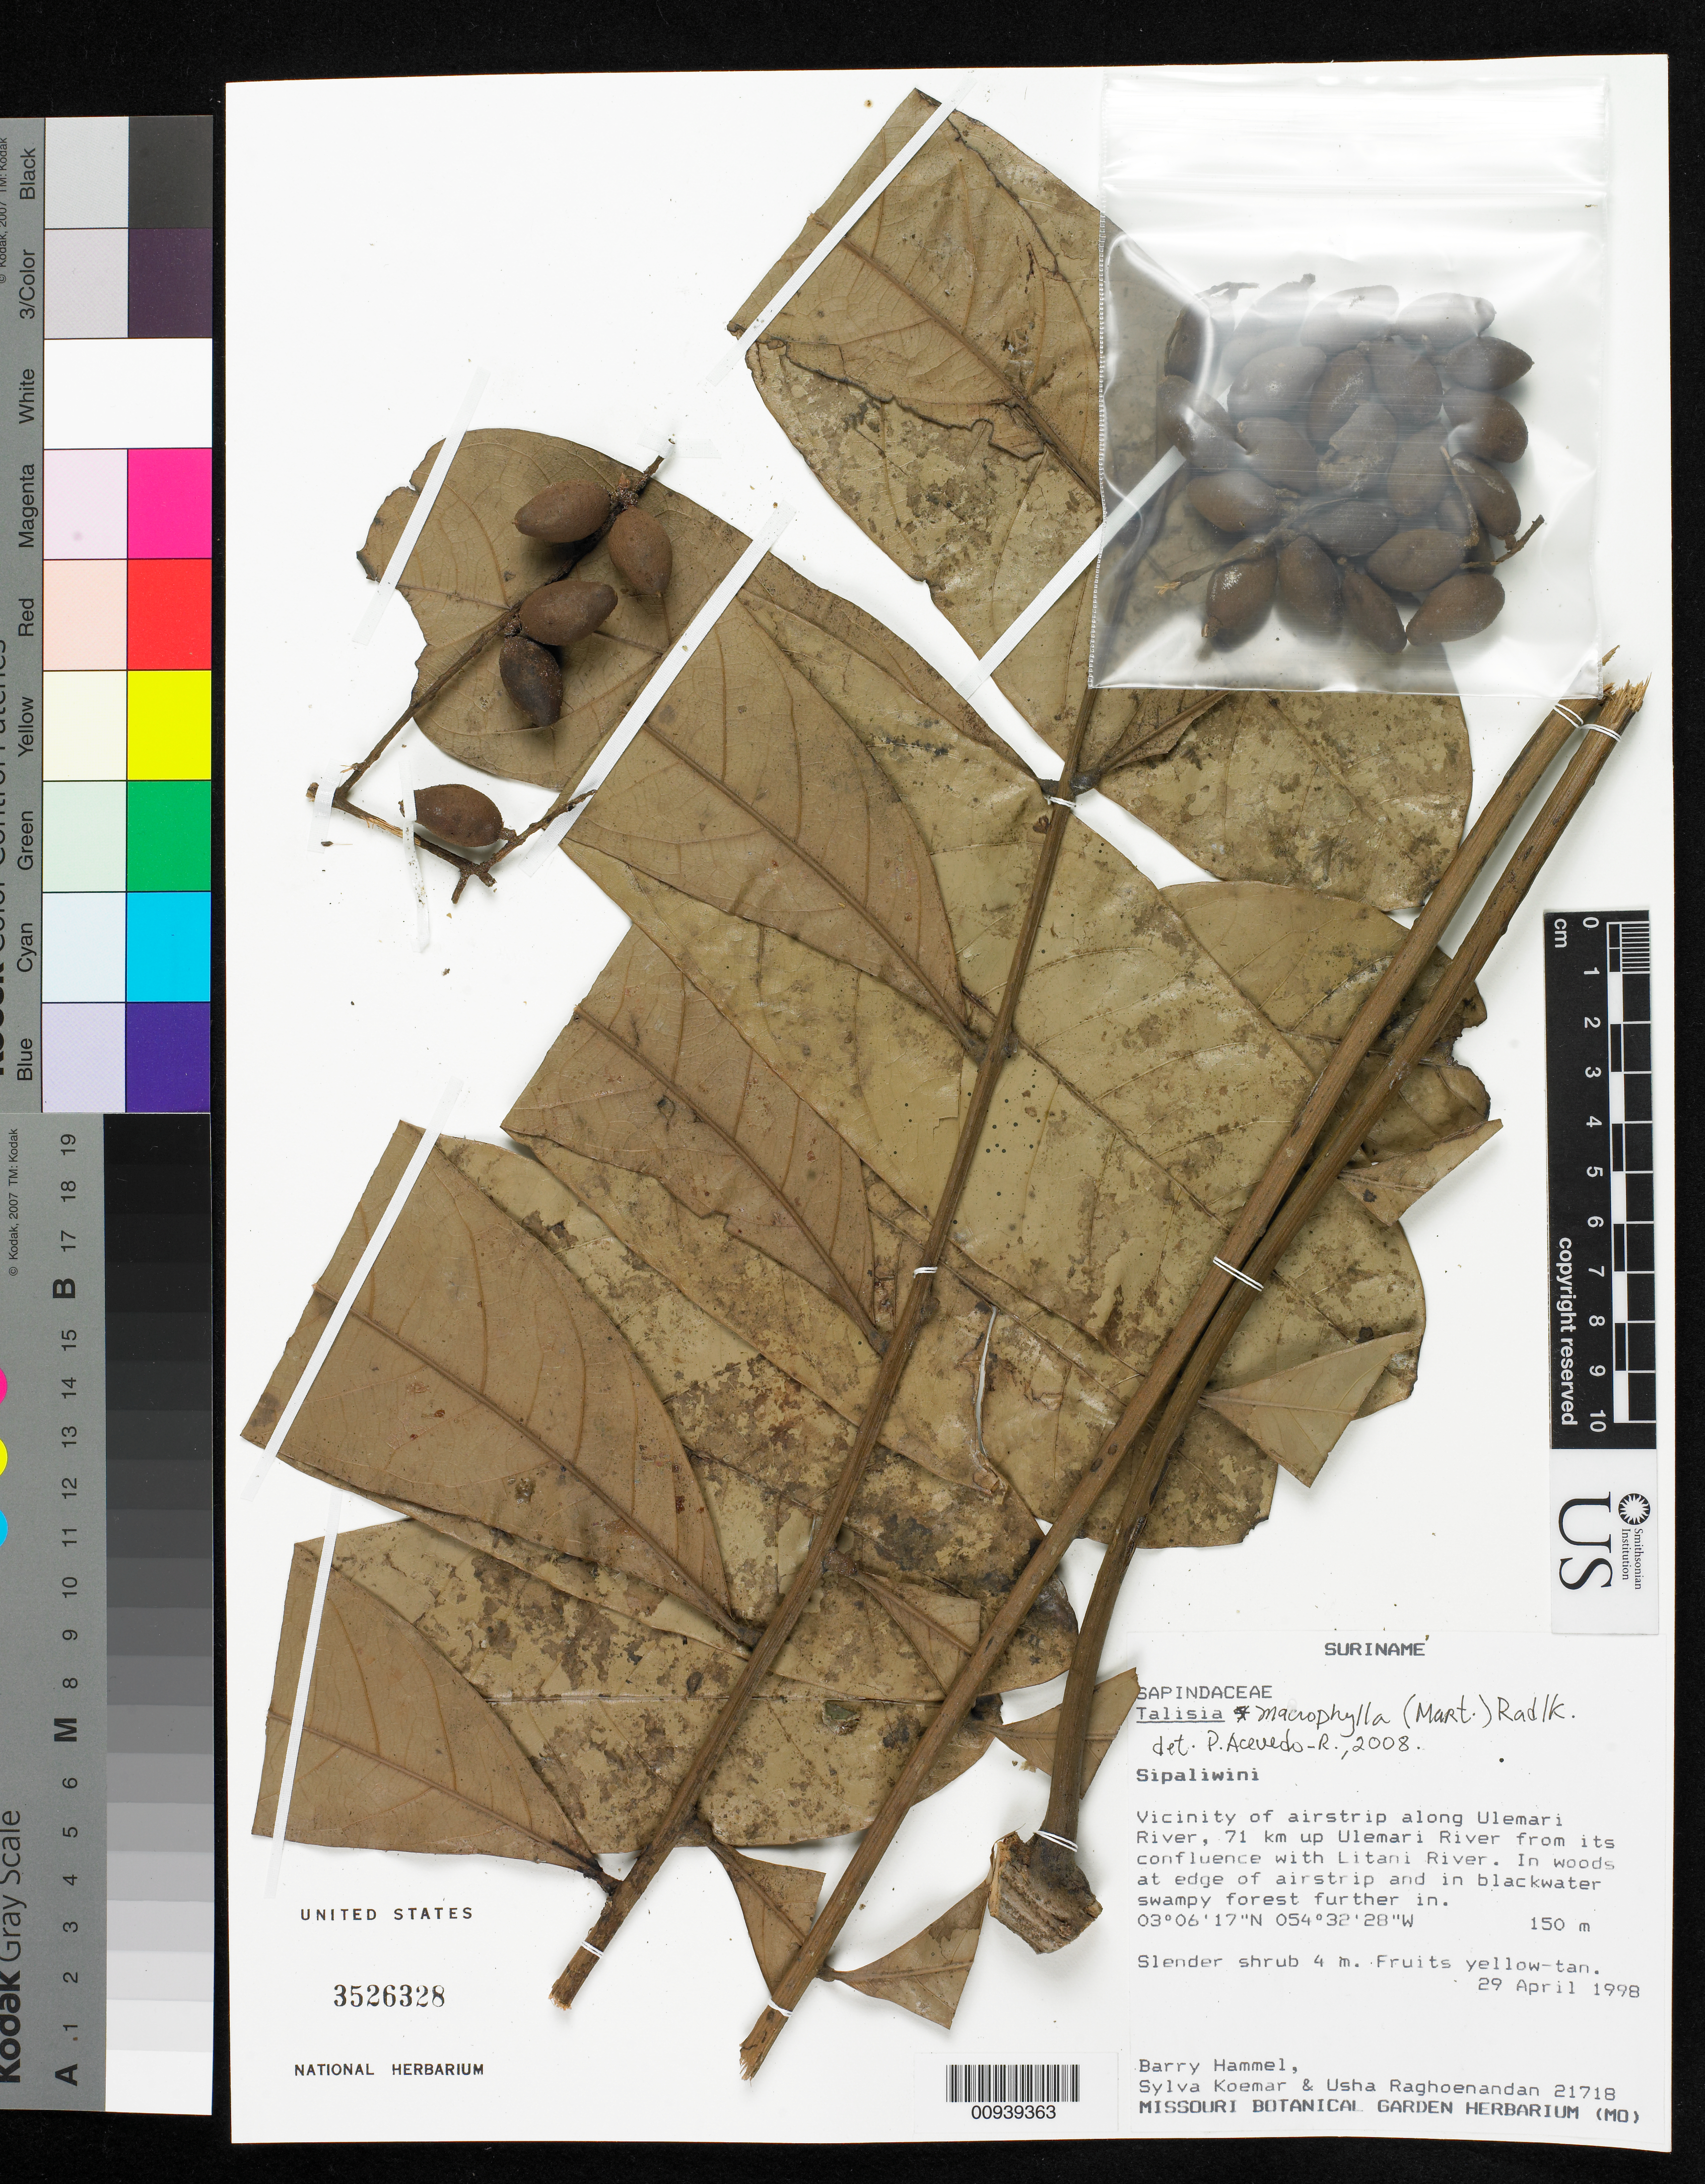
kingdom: Plantae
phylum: Tracheophyta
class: Magnoliopsida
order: Sapindales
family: Sapindaceae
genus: Talisia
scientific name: Talisia macrophylla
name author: (Mart.) Radlk.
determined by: Acevedo-Rodríguez, P., (BOT), Smithsonian Institution - National Museum of Natural History (UNITED STATES)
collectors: B. Hammel, S. Koemar & U. Raghoenandan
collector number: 21718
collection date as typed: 29-Apr-98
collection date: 1998-04-29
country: Suriname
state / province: Sipaliwini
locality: Ulemari R., ca. 71 km upstream from confl. with Litani R., vicinity of airstrip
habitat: In woods at edge of airstrip and in blackwater swampy forest further in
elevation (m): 150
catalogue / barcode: US 3526328